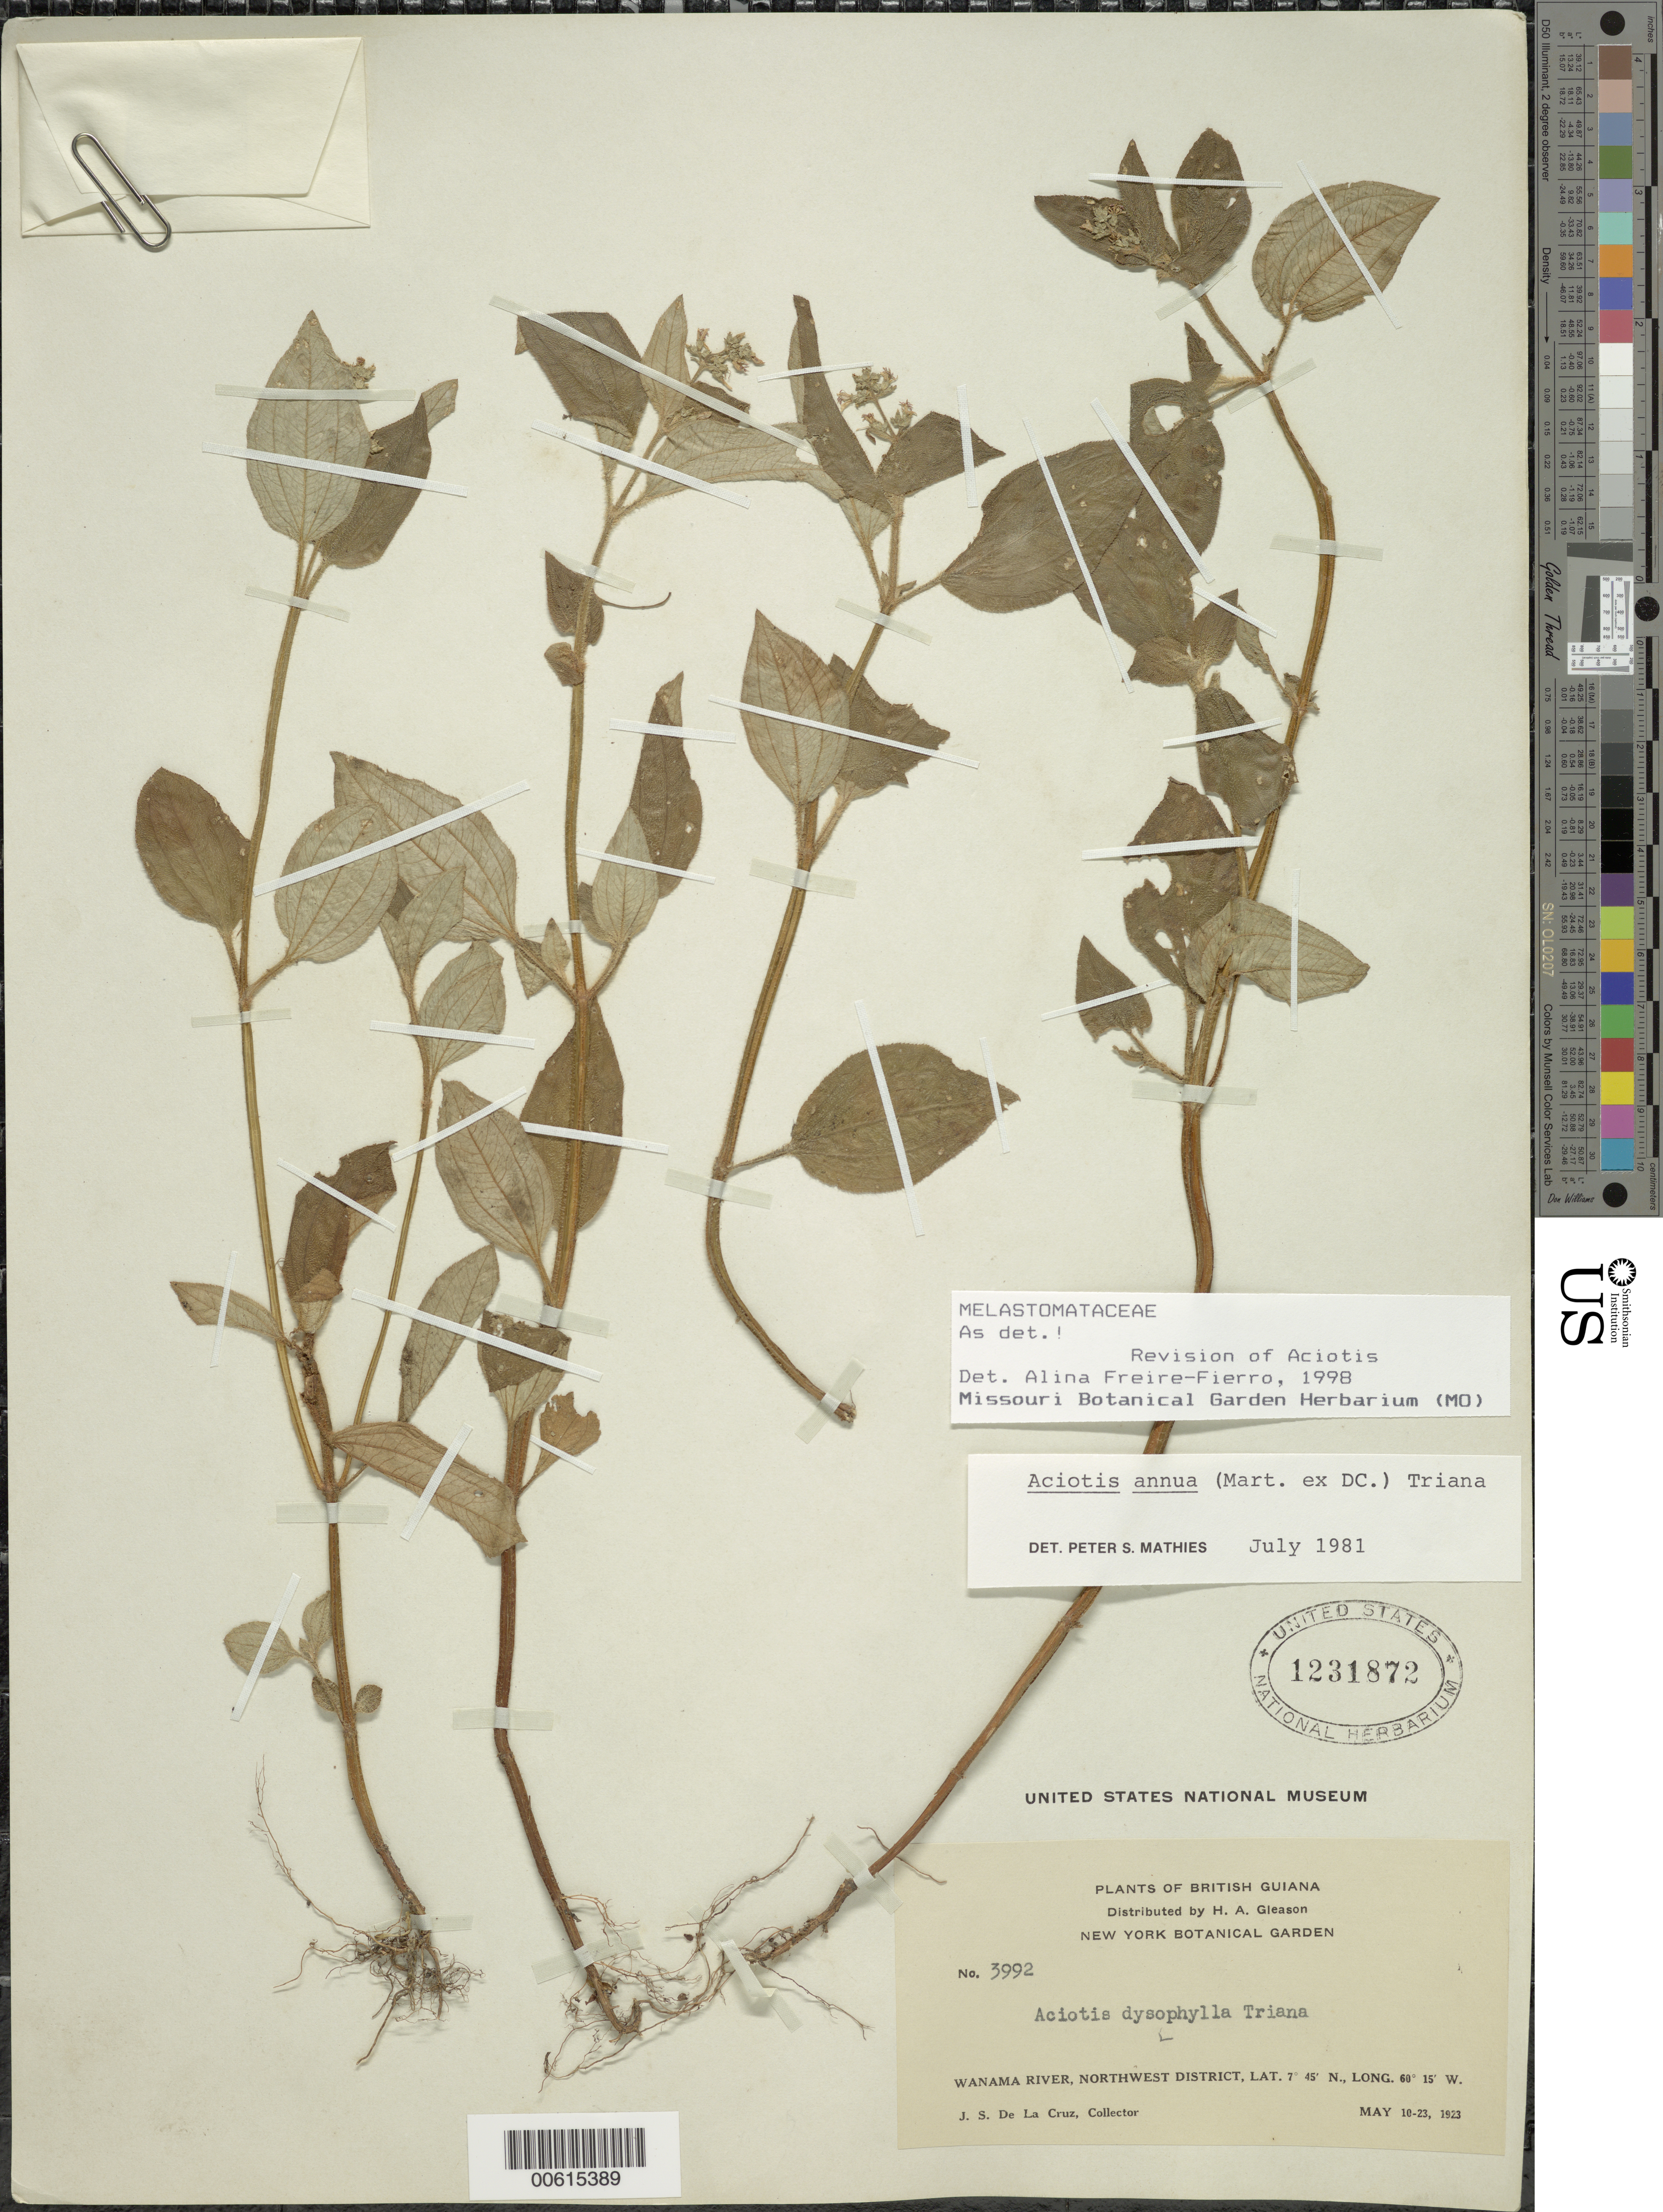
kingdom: Plantae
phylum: Tracheophyta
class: Magnoliopsida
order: Myrtales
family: Melastomataceae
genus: Aciotis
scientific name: Aciotis annua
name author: (Mart. ex DC.) Triana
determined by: Freire-Fierro, A.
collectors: J. S. de la Cruz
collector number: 3992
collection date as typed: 10-May-23 to 23-May-23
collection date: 1923-05-10/1923-05-23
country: Guyana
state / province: Barima-Waini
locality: Wanama R., NW District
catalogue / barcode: US 1231872